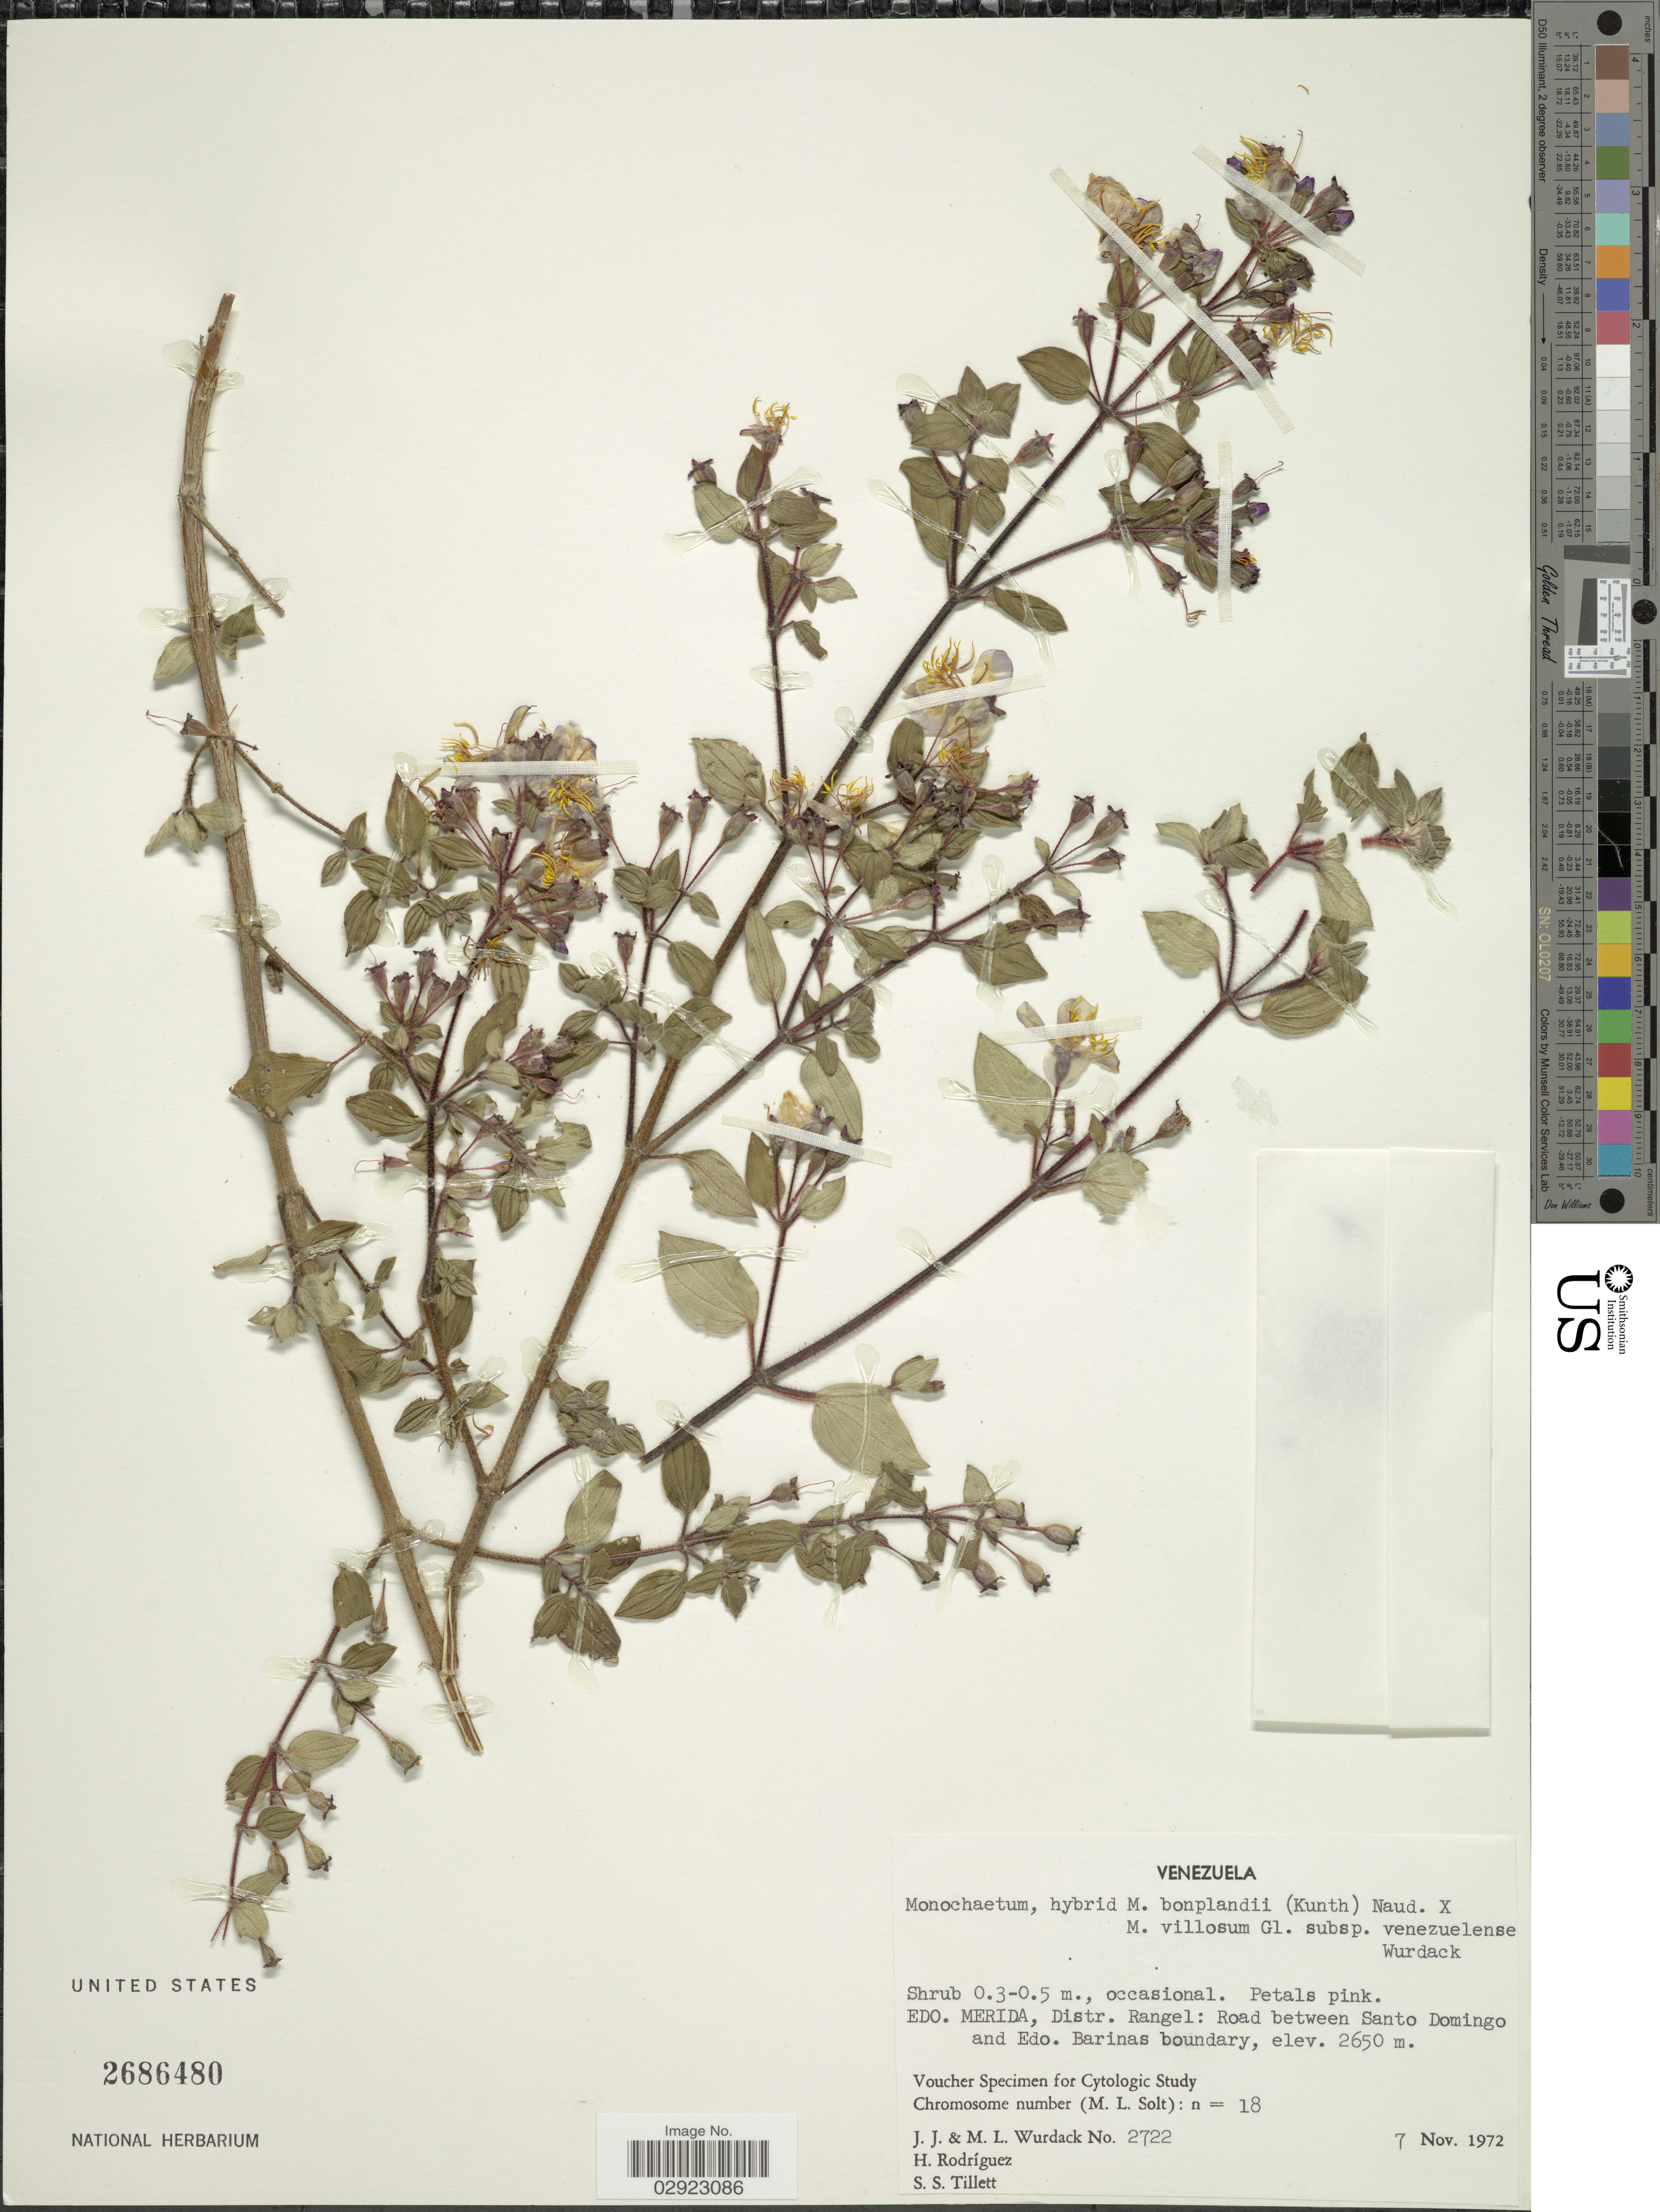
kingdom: Plantae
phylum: Tracheophyta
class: Magnoliopsida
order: Myrtales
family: Melastomataceae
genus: Monochaetum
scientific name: Monochaetum bonplandii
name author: (Kunth) Naudin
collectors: J. J. Wurdack, M. L. Wurdack, H. Rodríguez & S. S. Tillett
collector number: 2722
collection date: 1972-11-07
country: Venezuela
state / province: Mérida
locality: Distr. Rangel: Road between Santo Domingo and Edo. Barinas boundary.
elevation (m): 2650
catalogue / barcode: US 2686480